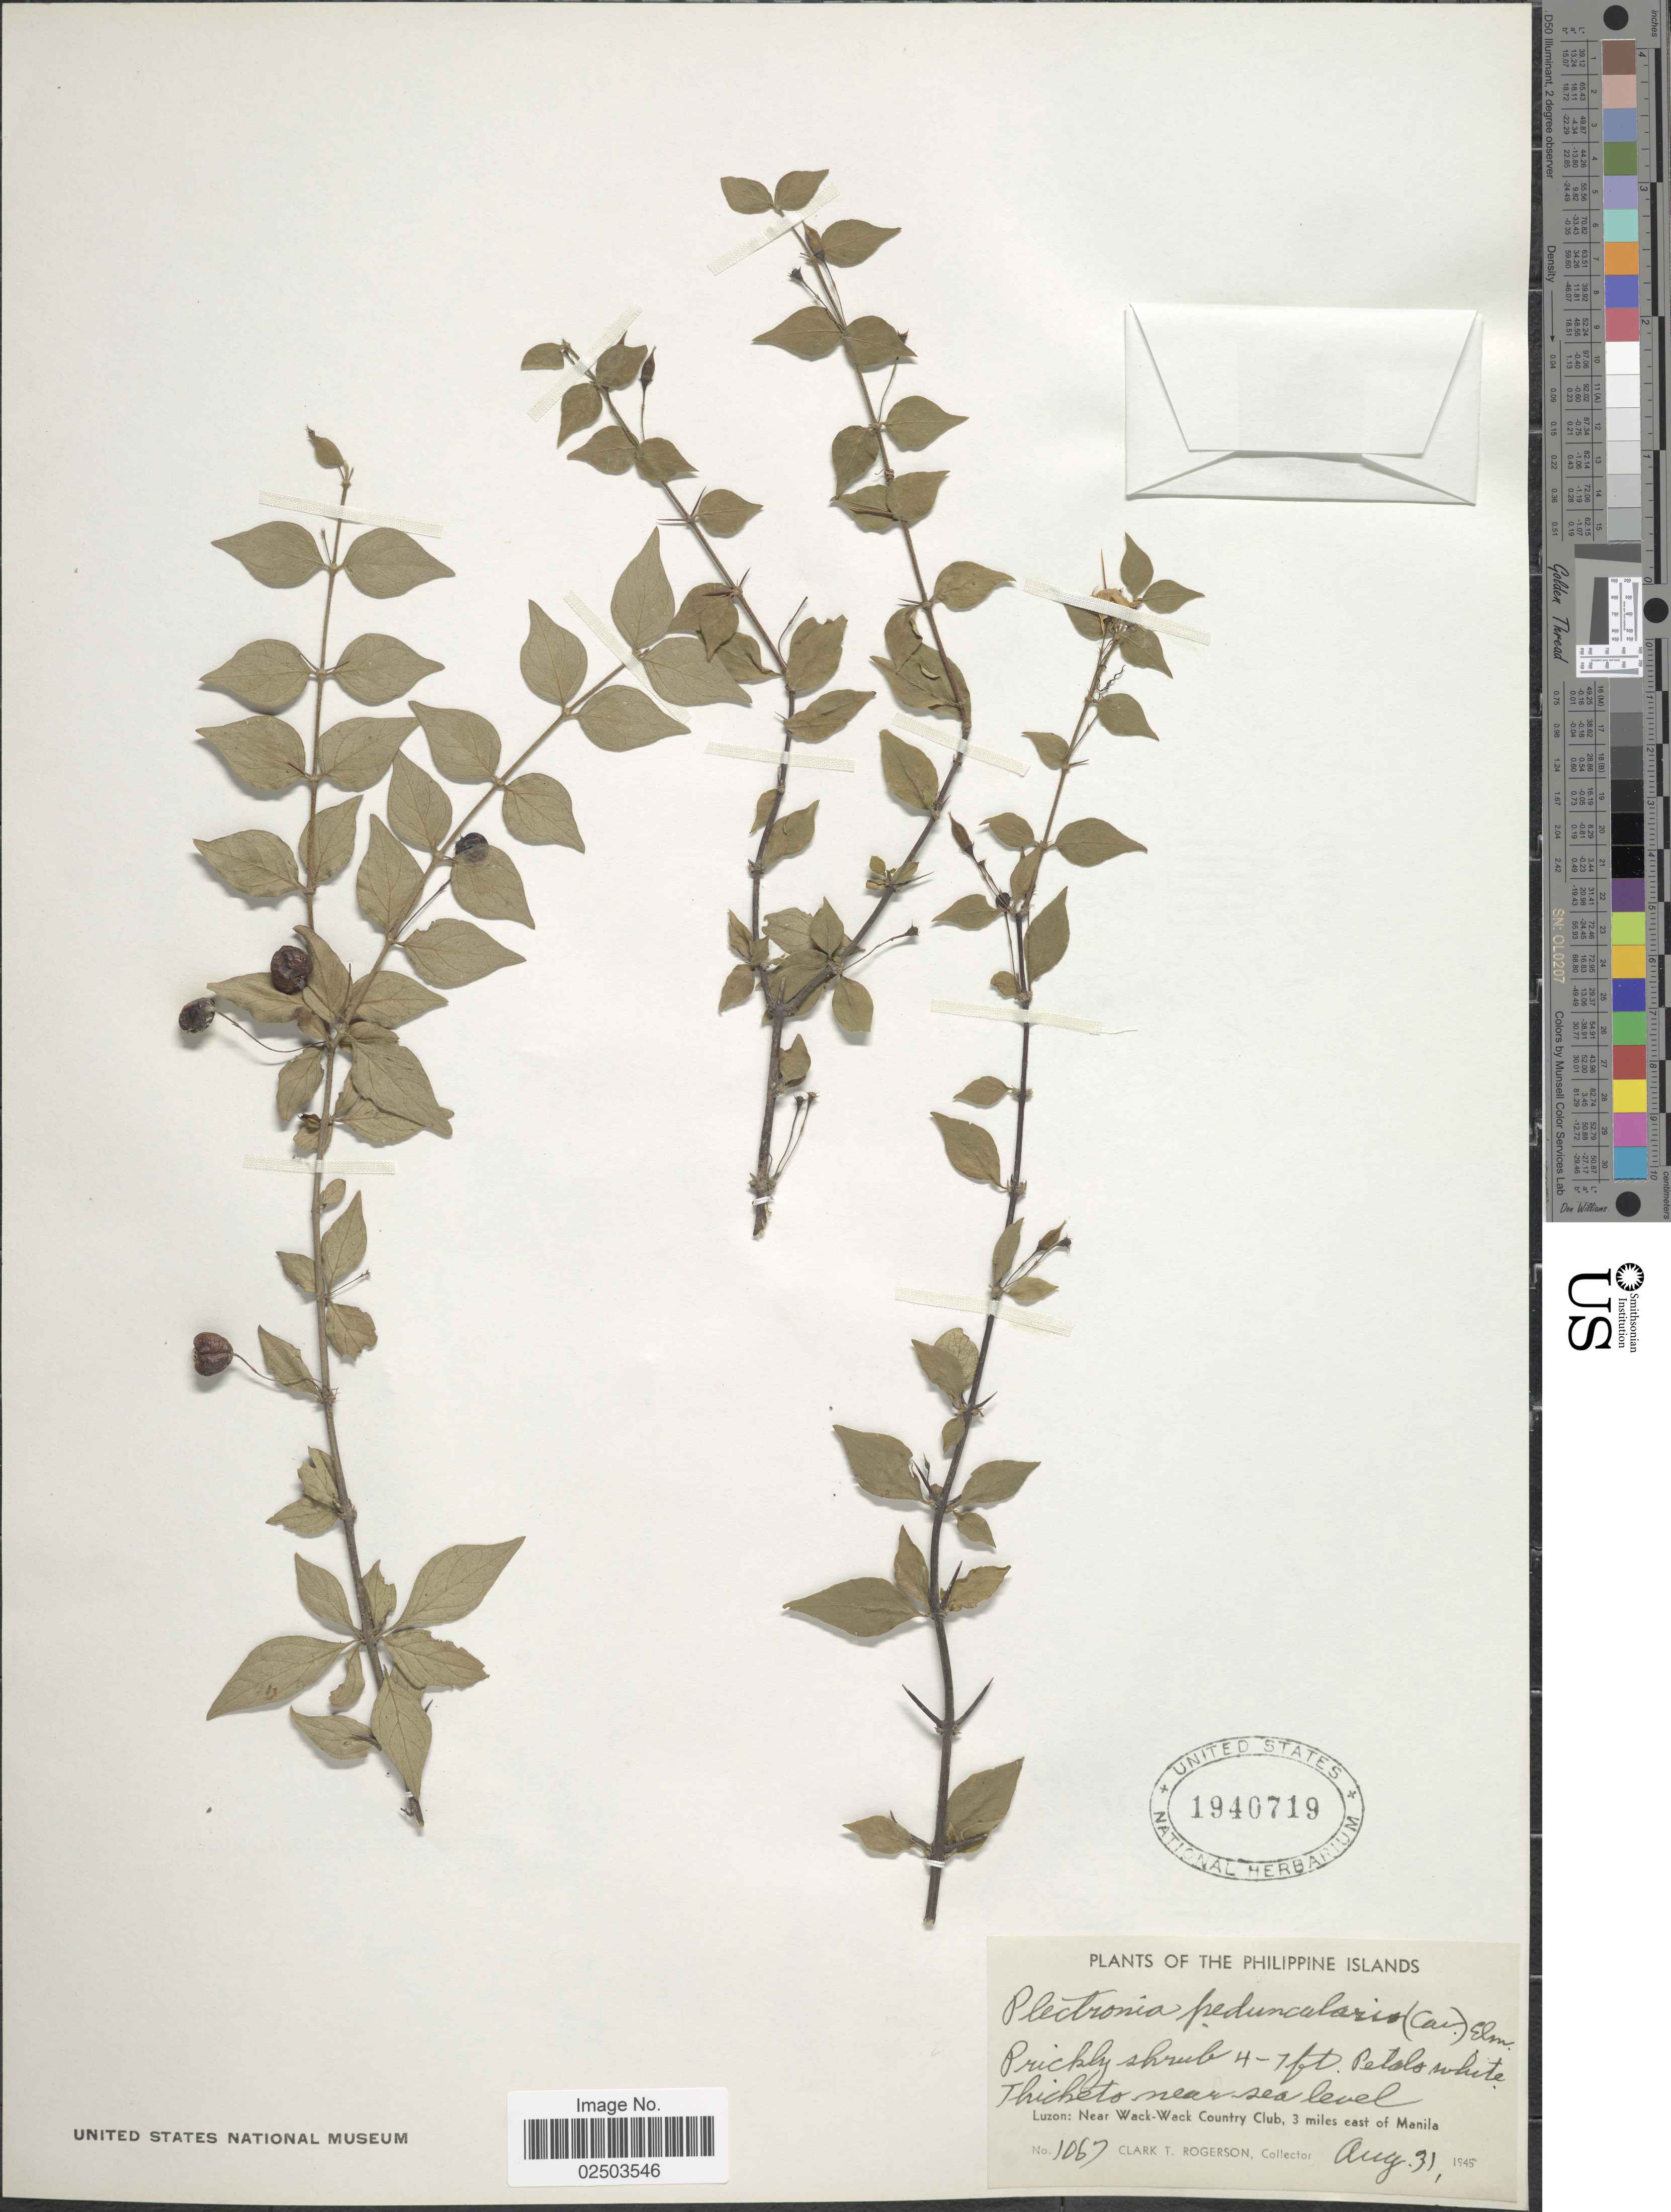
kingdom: Plantae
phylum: Tracheophyta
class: Magnoliopsida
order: Gentianales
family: Rubiaceae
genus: Canthium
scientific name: Canthium pedunculare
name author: Cav.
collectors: C. Rogerson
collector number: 1067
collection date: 1945-10-31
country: Philippines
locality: Philippine Islands, Luzon: near Wack-Wack Country Club, 3 miles east of Manila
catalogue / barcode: US 1940719